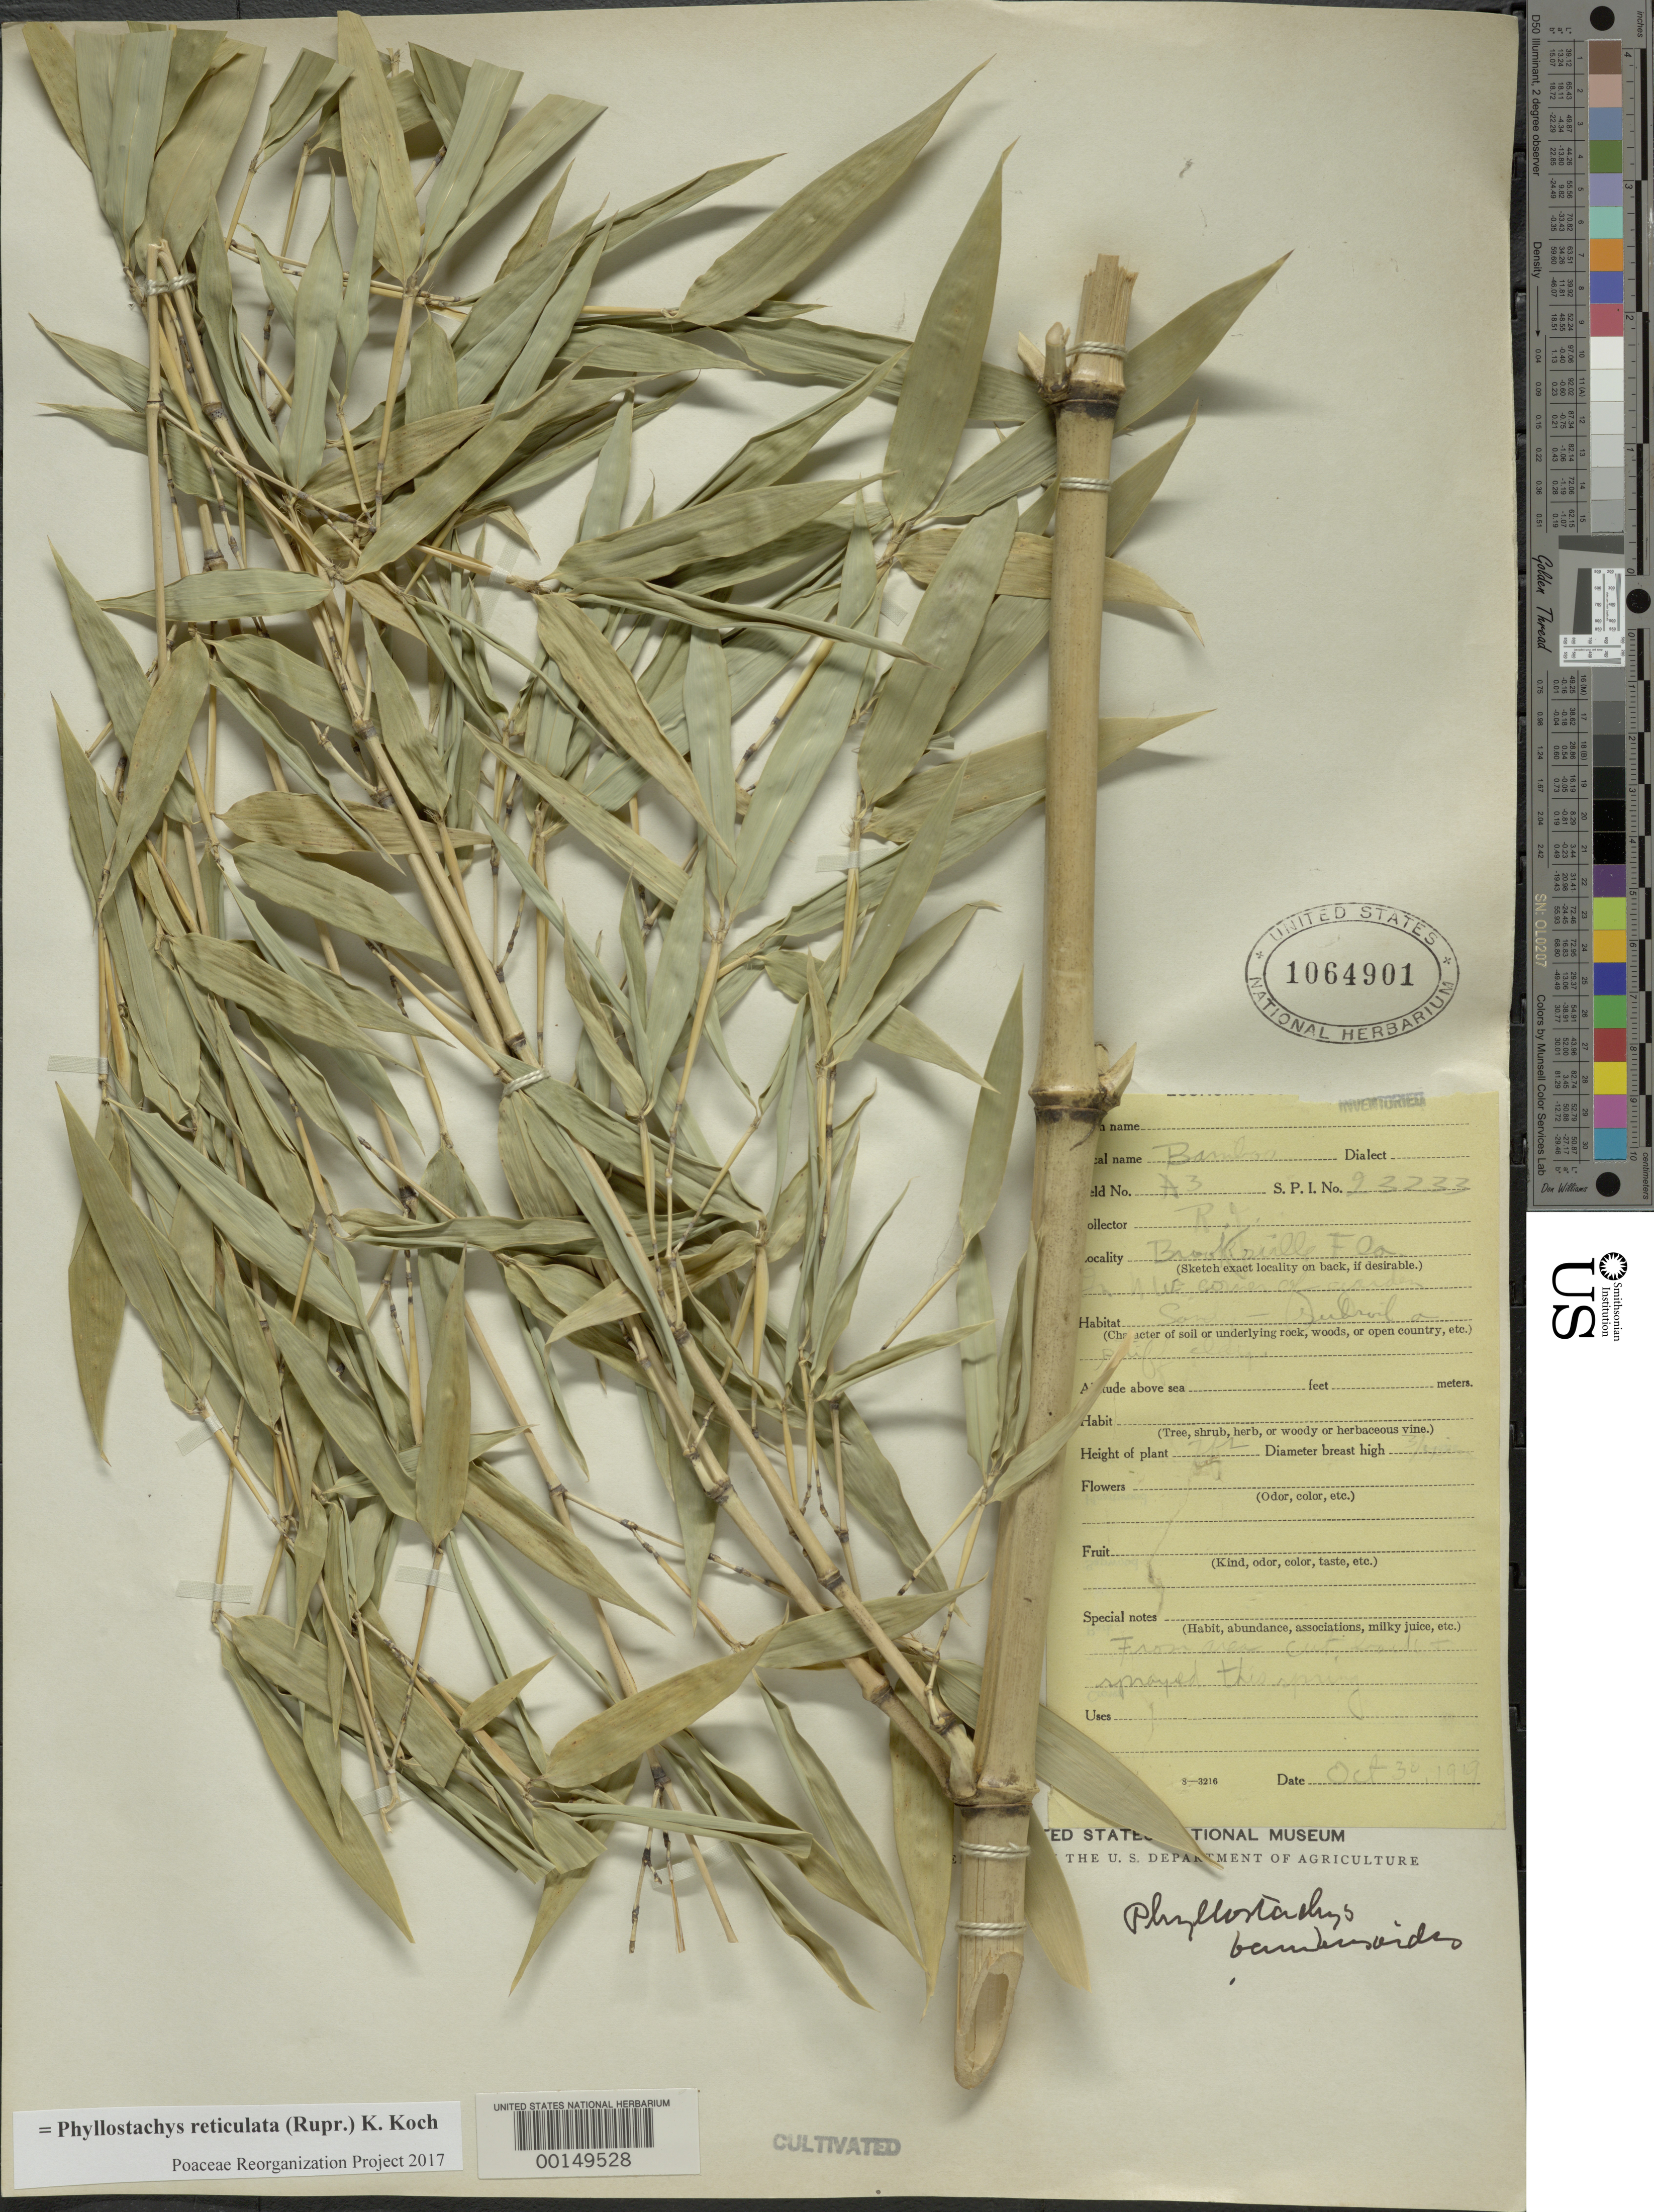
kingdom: Plantae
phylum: Tracheophyta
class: Liliopsida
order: Poales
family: Poaceae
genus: Phyllostachys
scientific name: Phyllostachys reticulata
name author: (Rupr.) K. Koch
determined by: Poaceae Reorganization Project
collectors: R. J.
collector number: A3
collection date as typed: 30 Oct 1919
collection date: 1919-10-30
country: United States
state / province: Florida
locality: Brooksville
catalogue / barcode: US 1064901